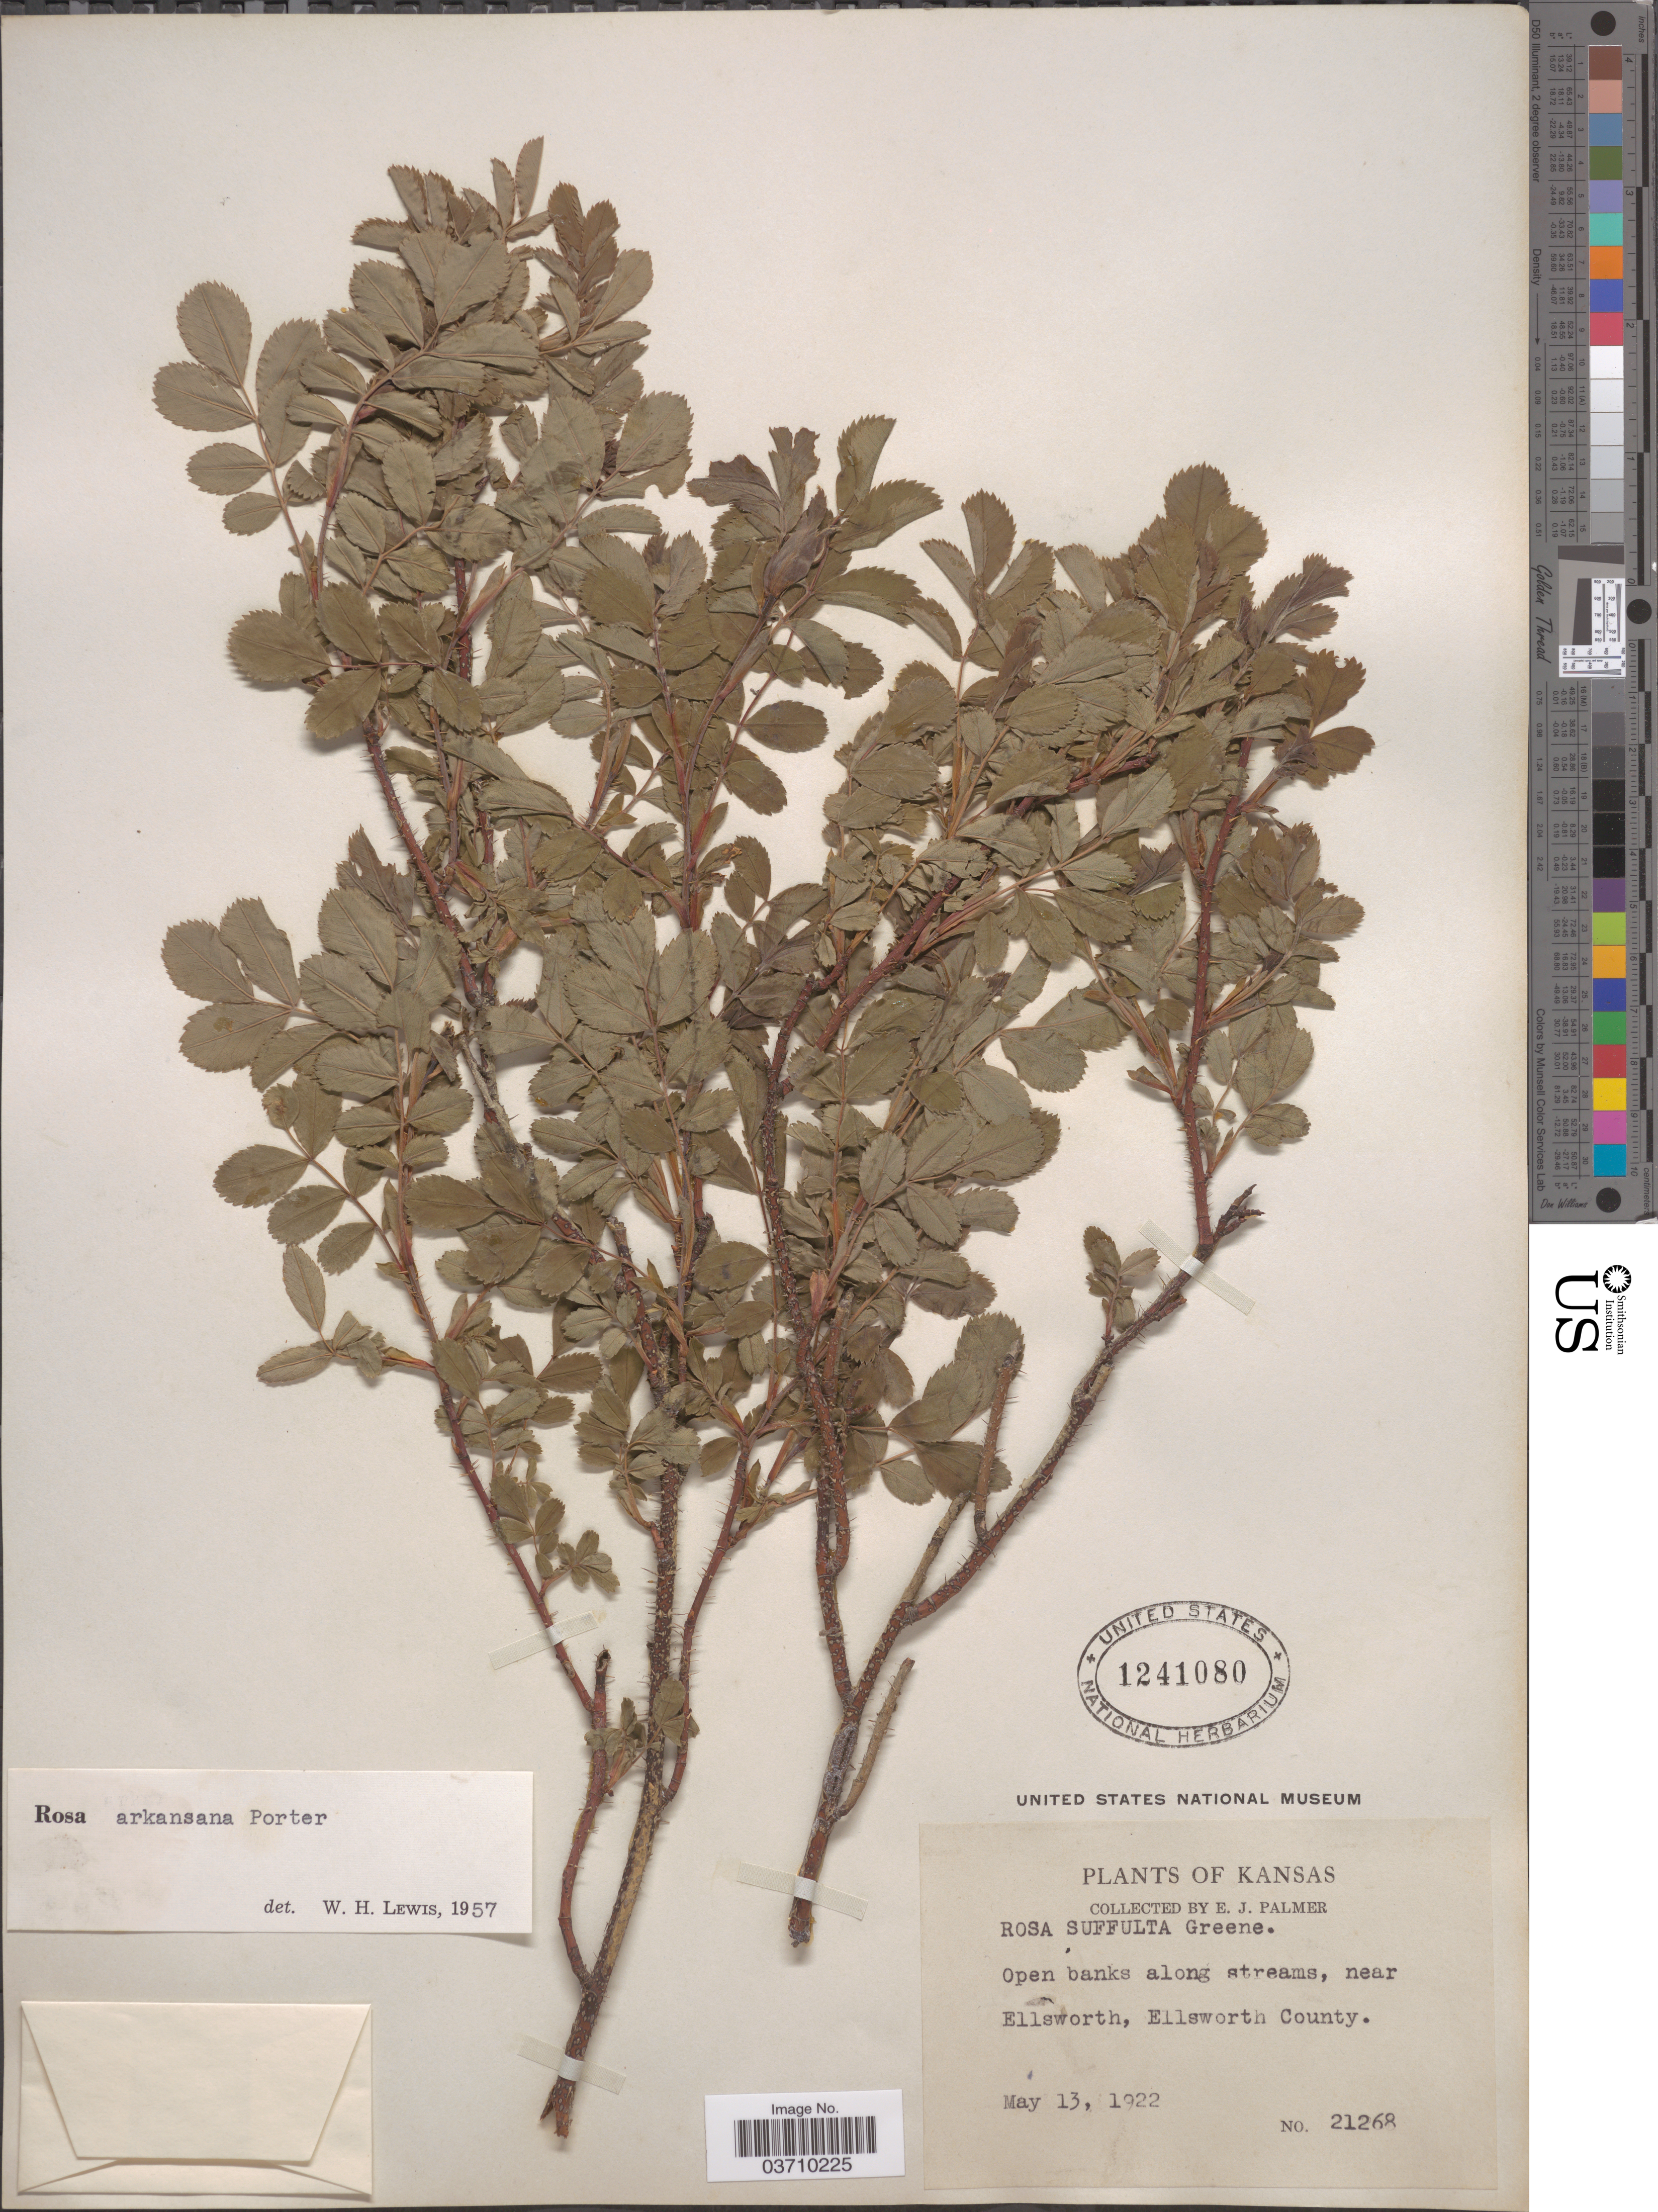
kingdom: Plantae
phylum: Tracheophyta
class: Magnoliopsida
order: Rosales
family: Rosaceae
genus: Rosa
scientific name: Rosa arkansana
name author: Porter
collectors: E. J. Palmer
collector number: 21268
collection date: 1922-05-13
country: United States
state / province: Kansas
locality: Open banks along streams, near Ellsworth, Ellsworth County.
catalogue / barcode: US 1241080